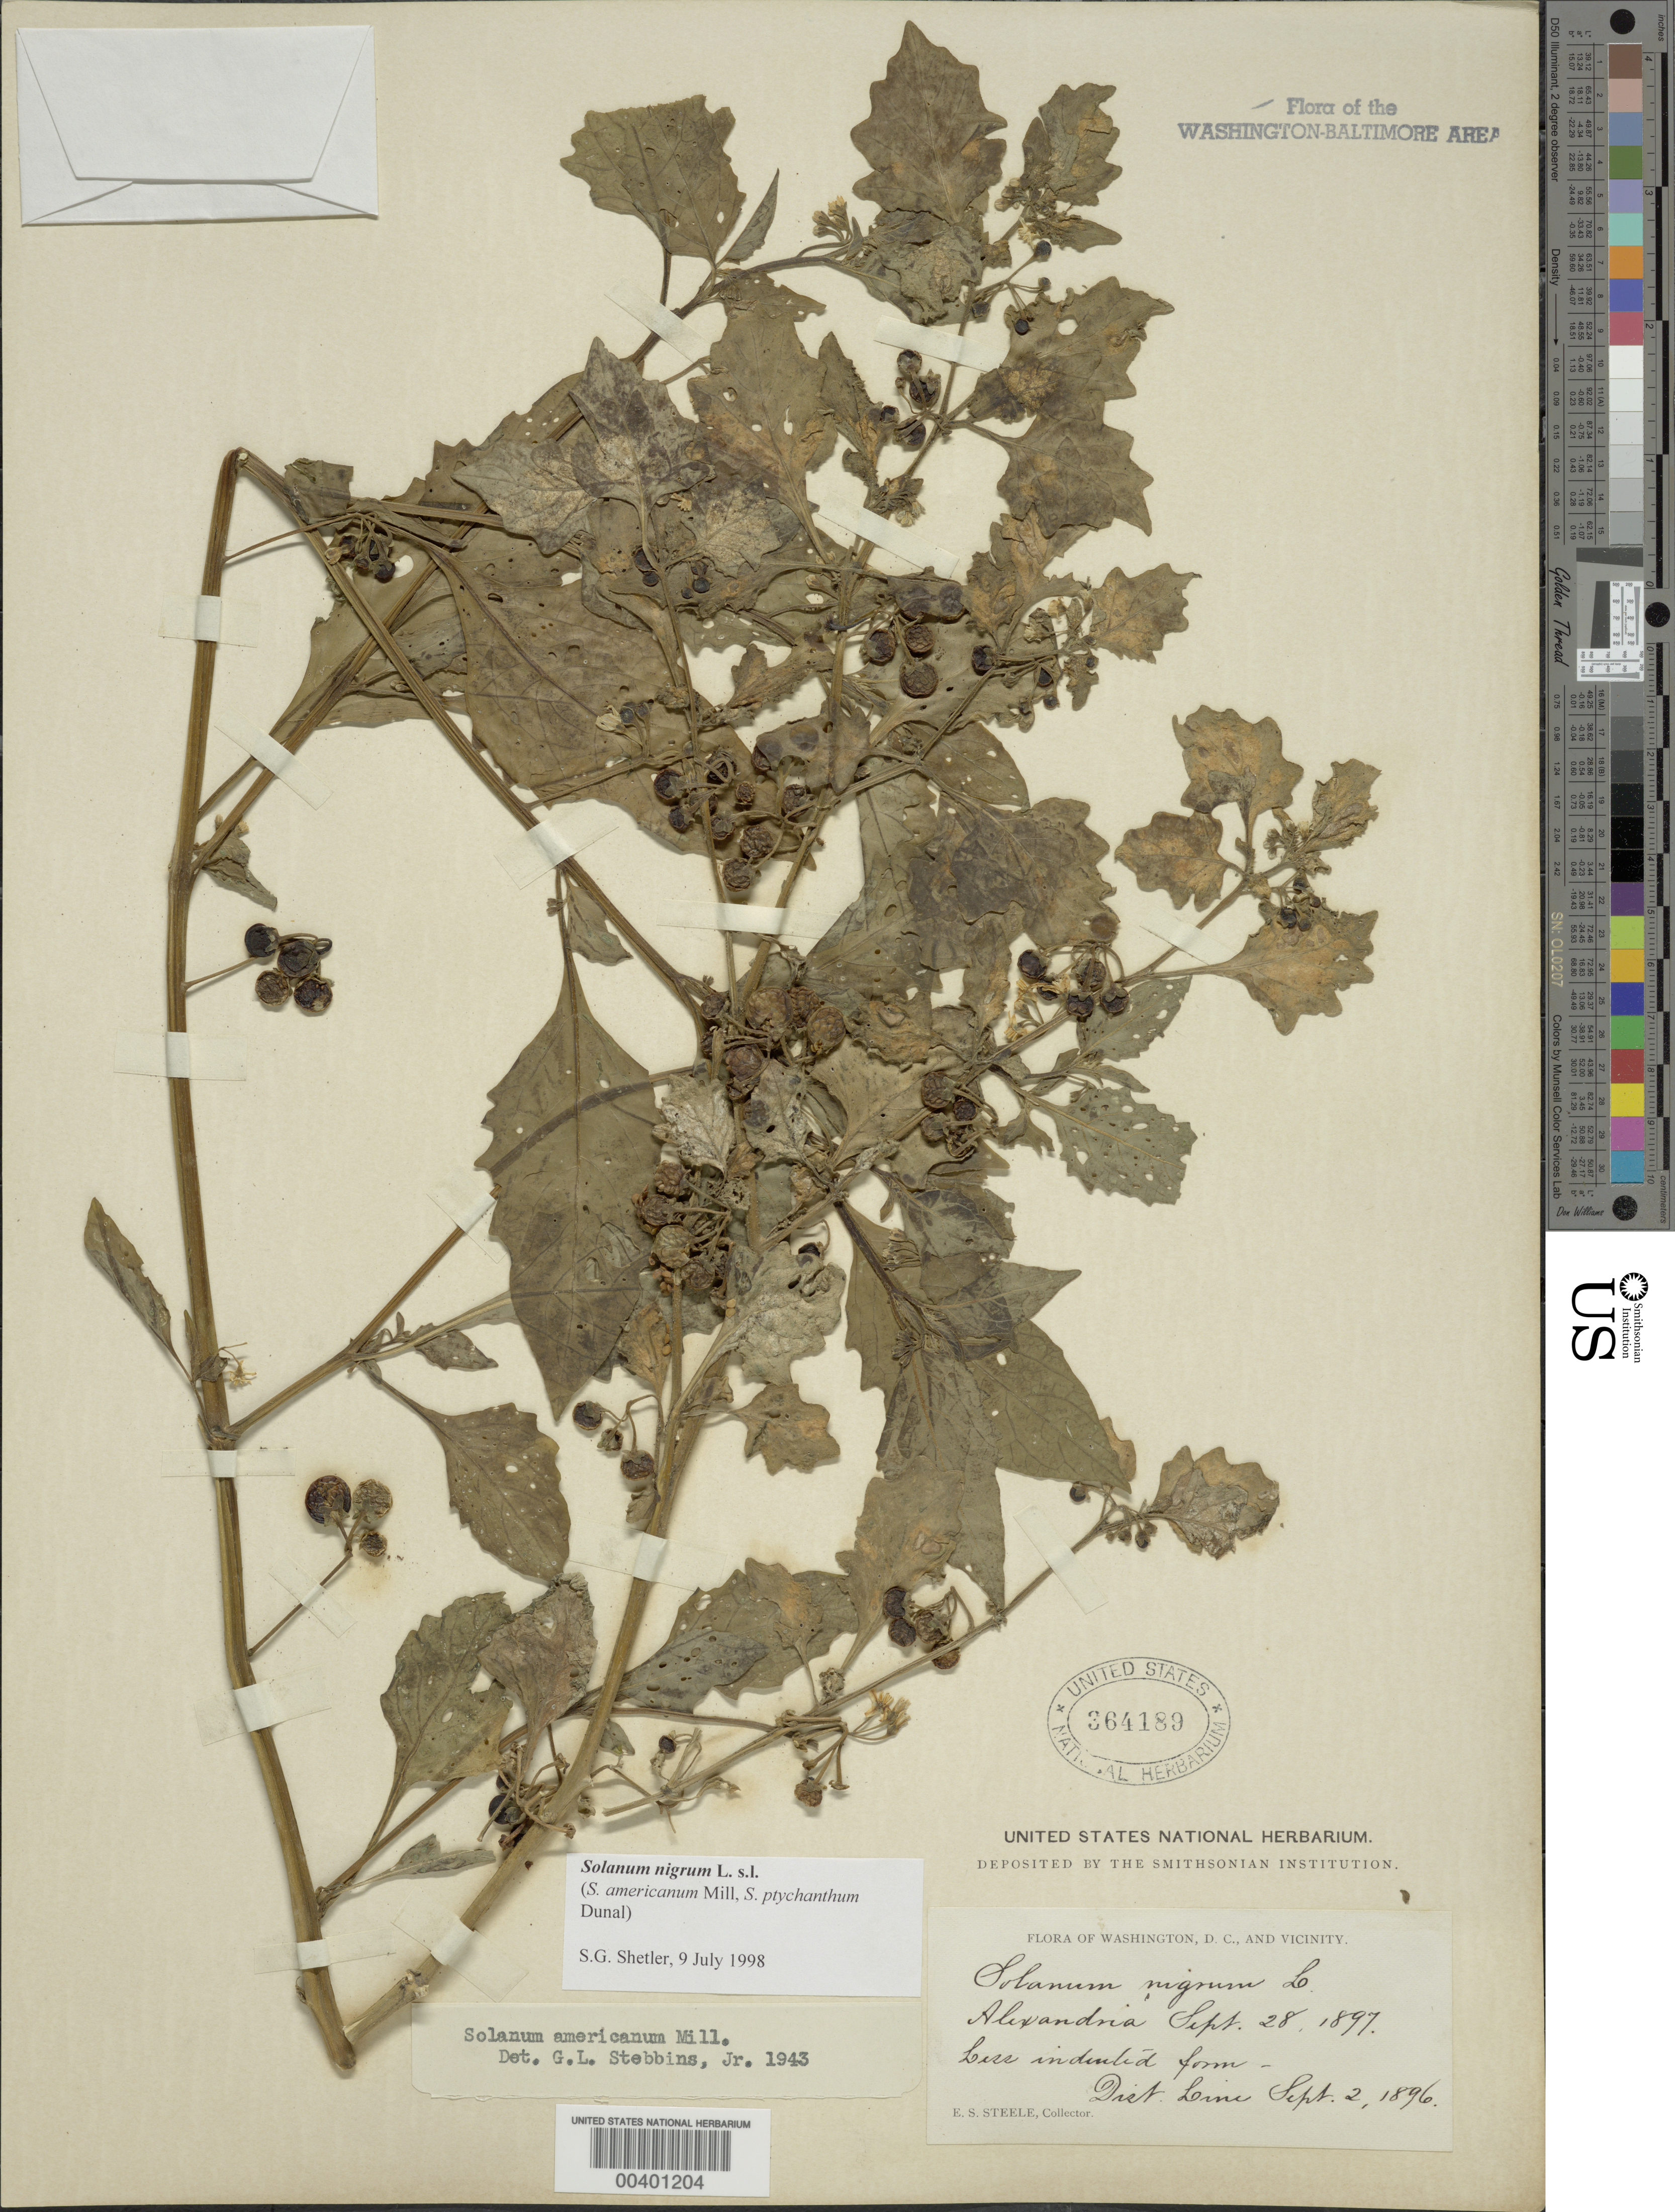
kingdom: Plantae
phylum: Tracheophyta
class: Magnoliopsida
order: Solanales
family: Solanaceae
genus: Solanum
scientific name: Solanum nigrum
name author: L.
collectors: E. Steele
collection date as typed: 28 Sep 1897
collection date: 1897-09-28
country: United States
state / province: Virginia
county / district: City of Alexandria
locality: Alexandria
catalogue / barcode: US 364189